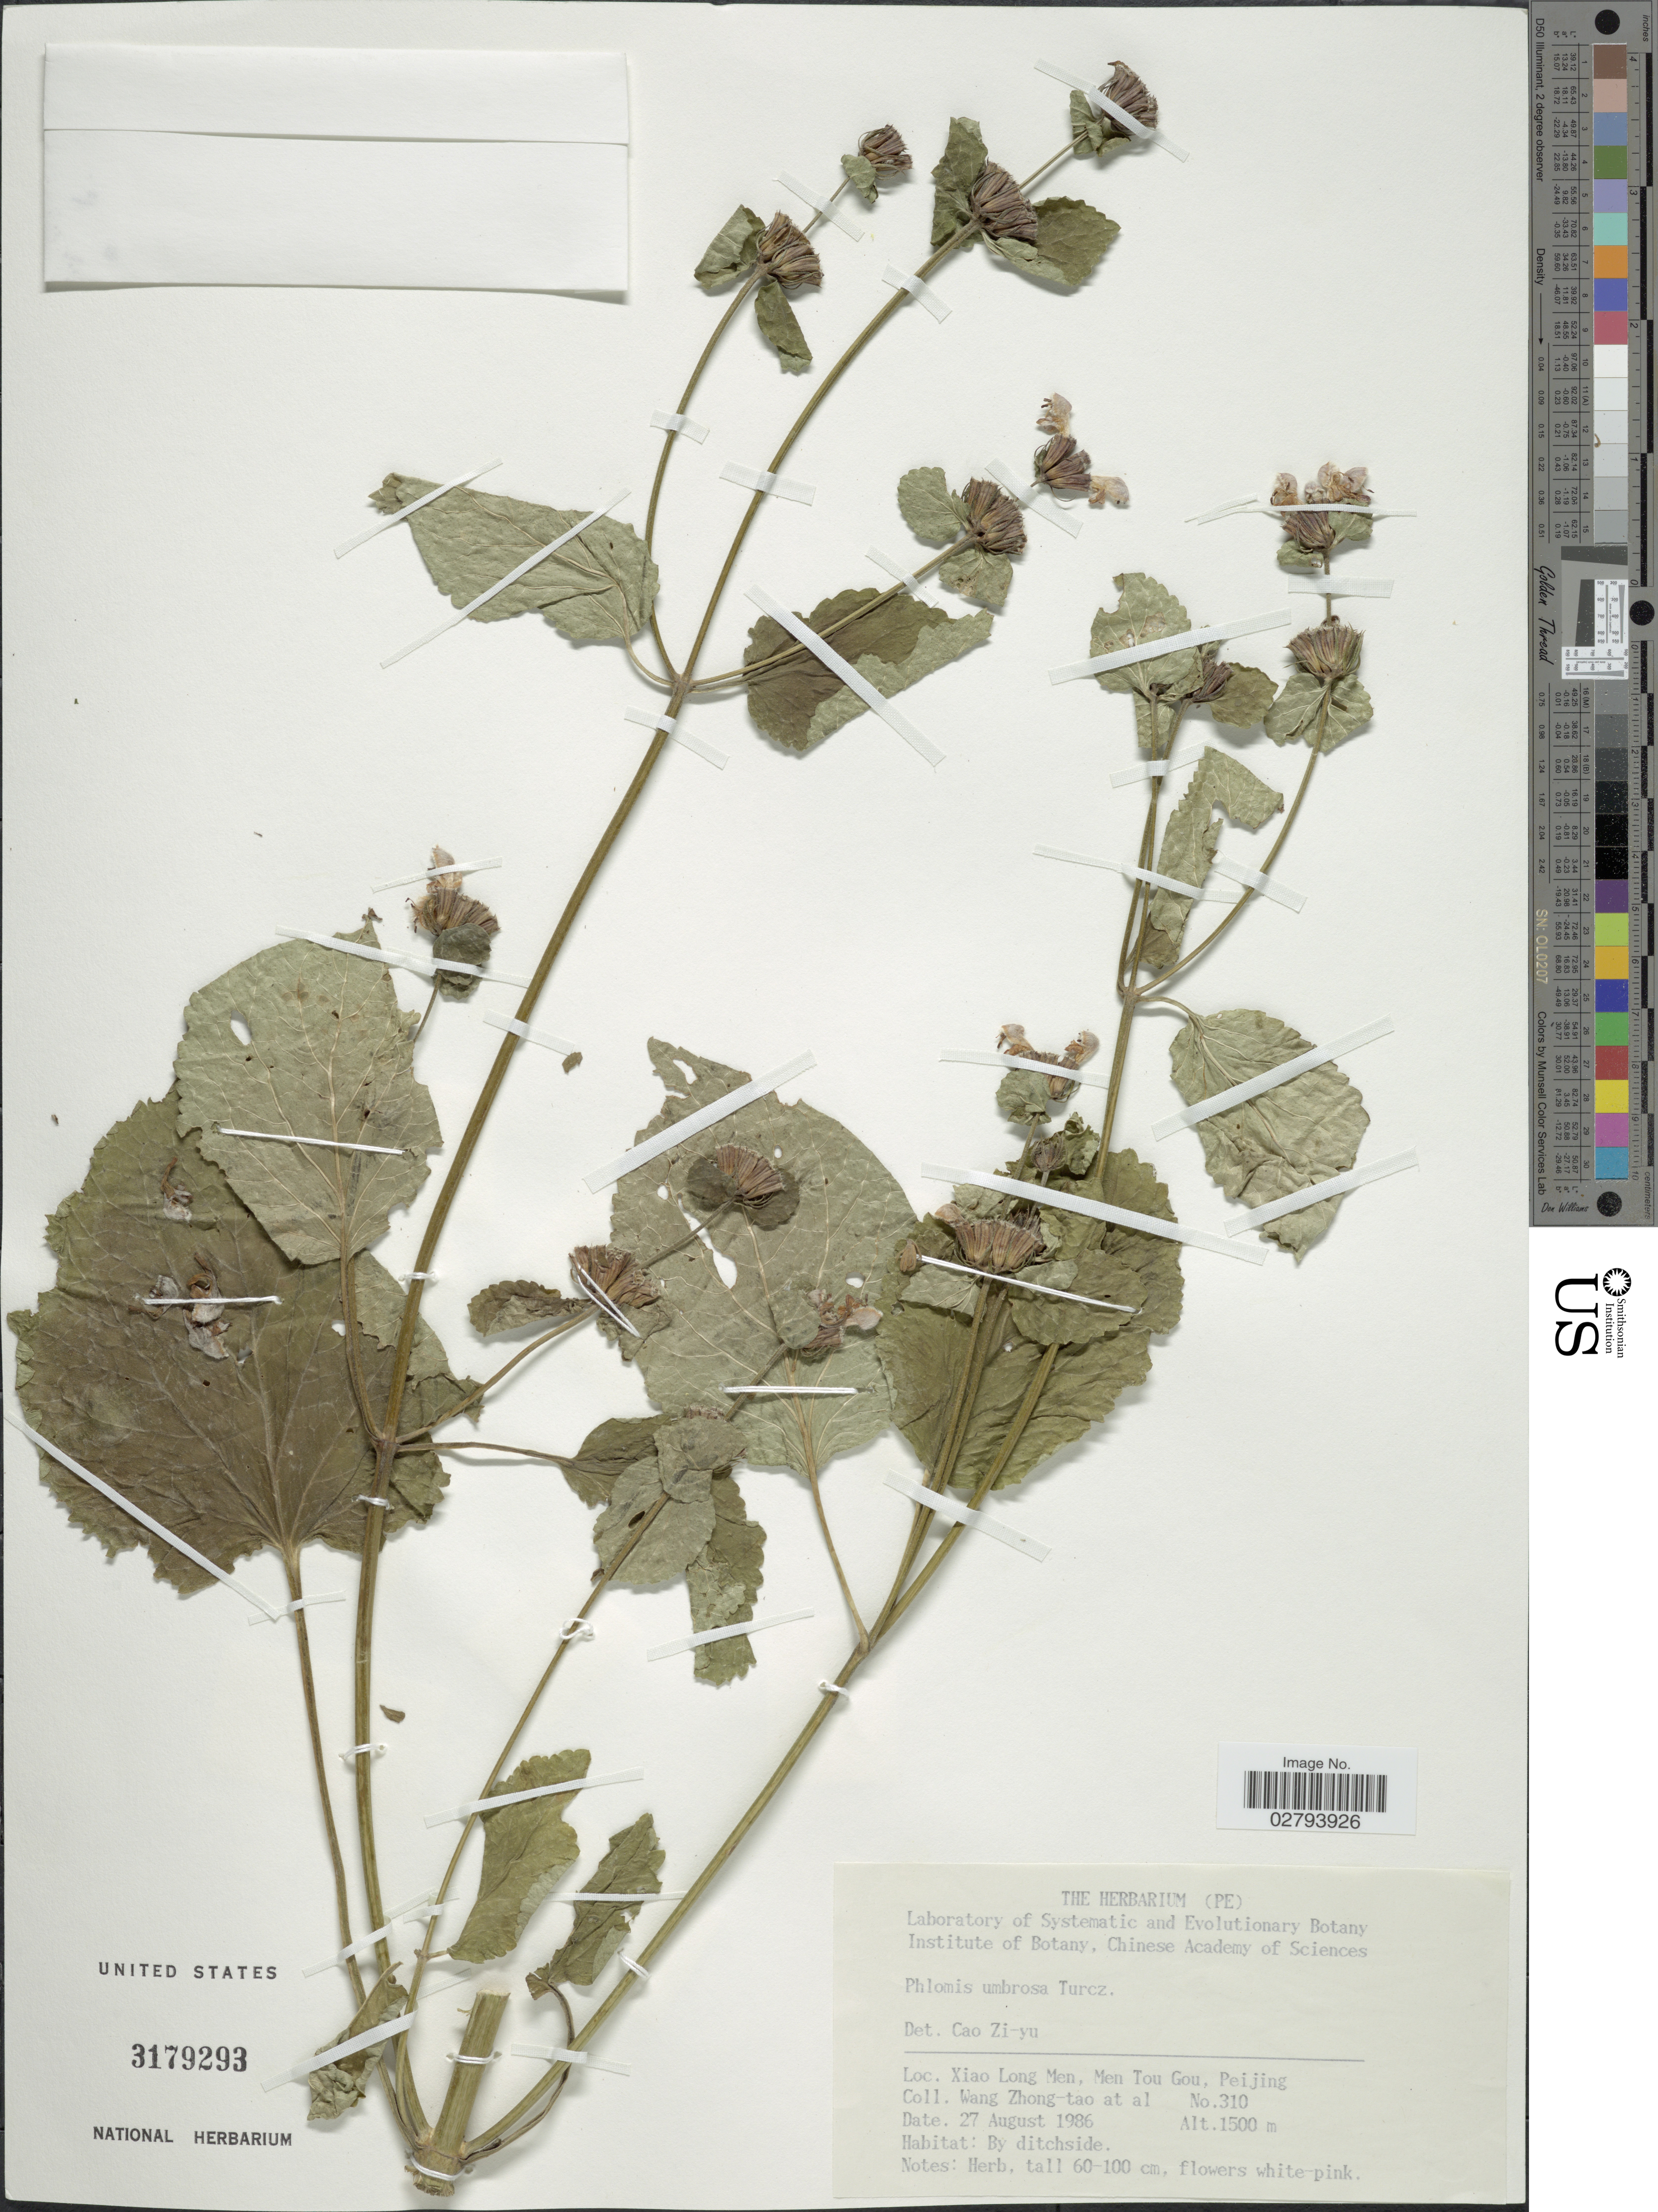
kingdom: Plantae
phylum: Tracheophyta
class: Magnoliopsida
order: Lamiales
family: Lamiaceae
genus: Phlomoides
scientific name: Phlomoides umbrosa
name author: (Turcz.) Kamelin & Makhm.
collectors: W. Zhong-Tao & et al.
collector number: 310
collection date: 1986-08-27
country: China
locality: Xiao Long Men, Men Tou Gou, Peijing.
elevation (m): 1500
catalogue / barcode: US 3179293